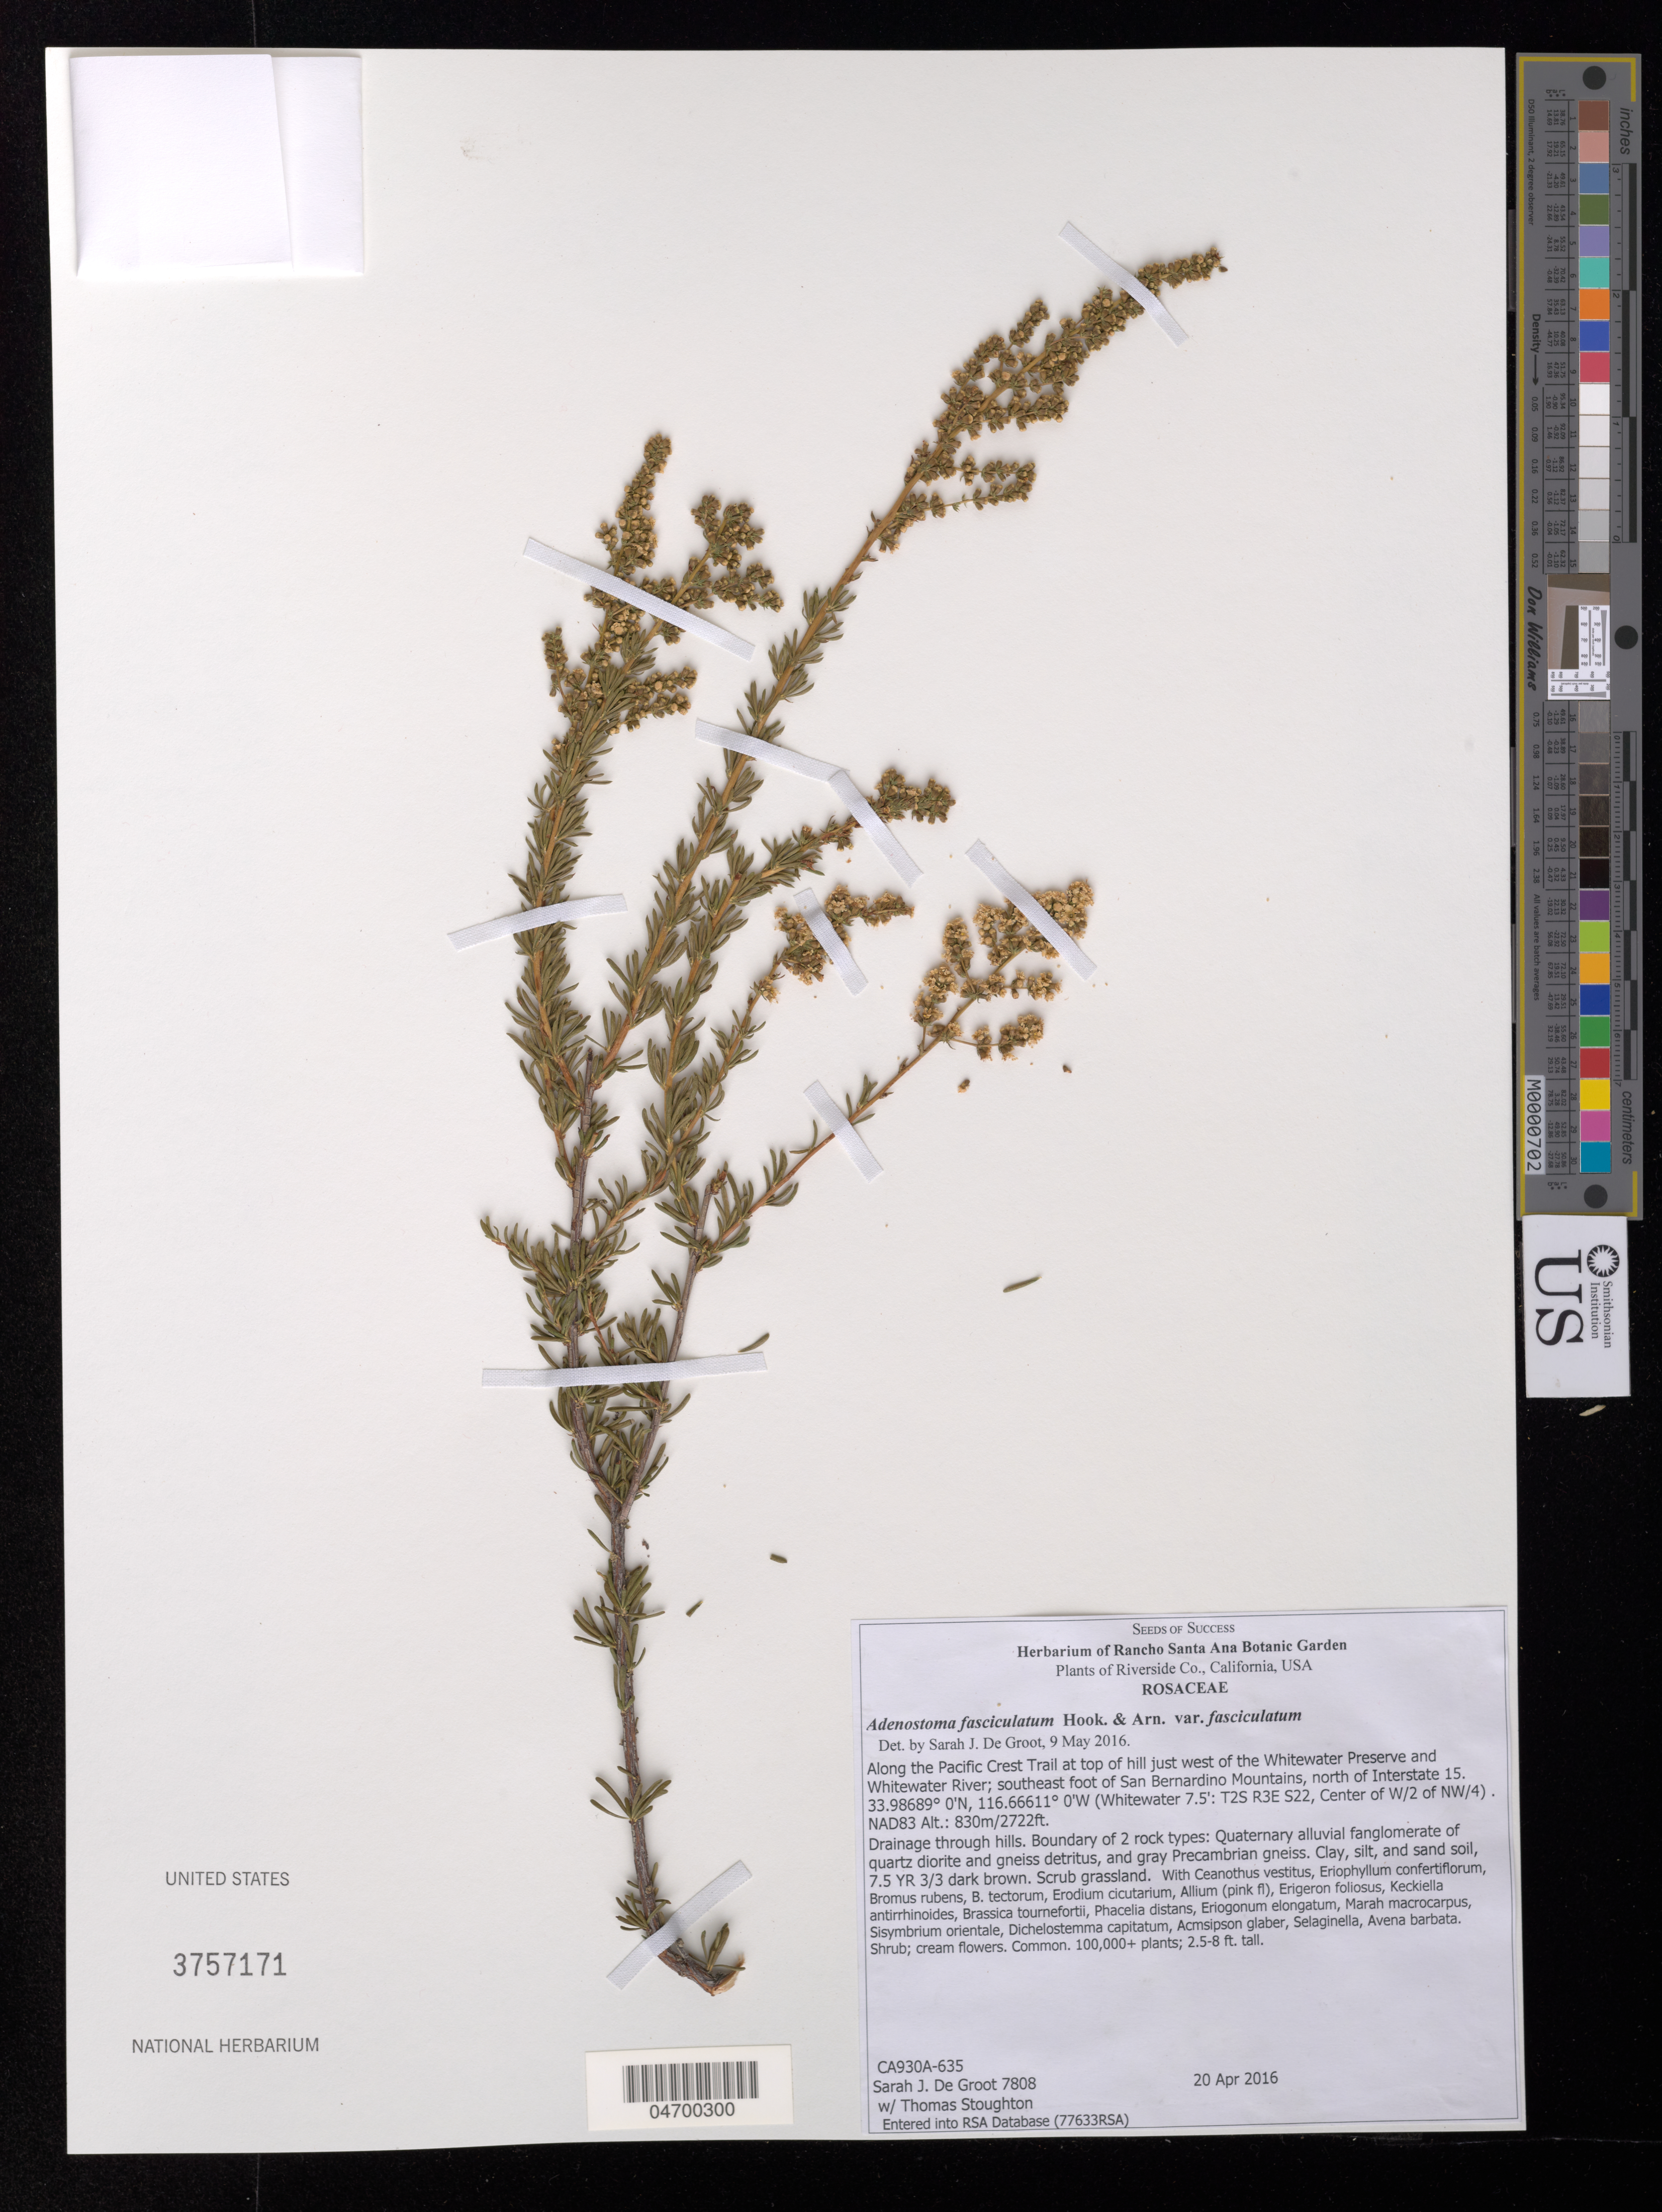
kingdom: Plantae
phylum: Tracheophyta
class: Magnoliopsida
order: Rosales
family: Rosaceae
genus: Adenostoma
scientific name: Adenostoma fasciculatum var. fasciculatum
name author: Hook. & Arn.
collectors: S. De Groot & T. Stoughton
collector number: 7808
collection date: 2016-04-20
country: United States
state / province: California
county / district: Riverside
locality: Riverside Co. Along the Pacific Crest Trail just west of the Whitewater Preserve and Whitewater River, southeast foot of San Bernardino Mountains, north of Interstate 15. (Whitewater 7.5': T2S R3E S22, Center of W/2 of NW/4).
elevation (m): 830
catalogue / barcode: US 3757171